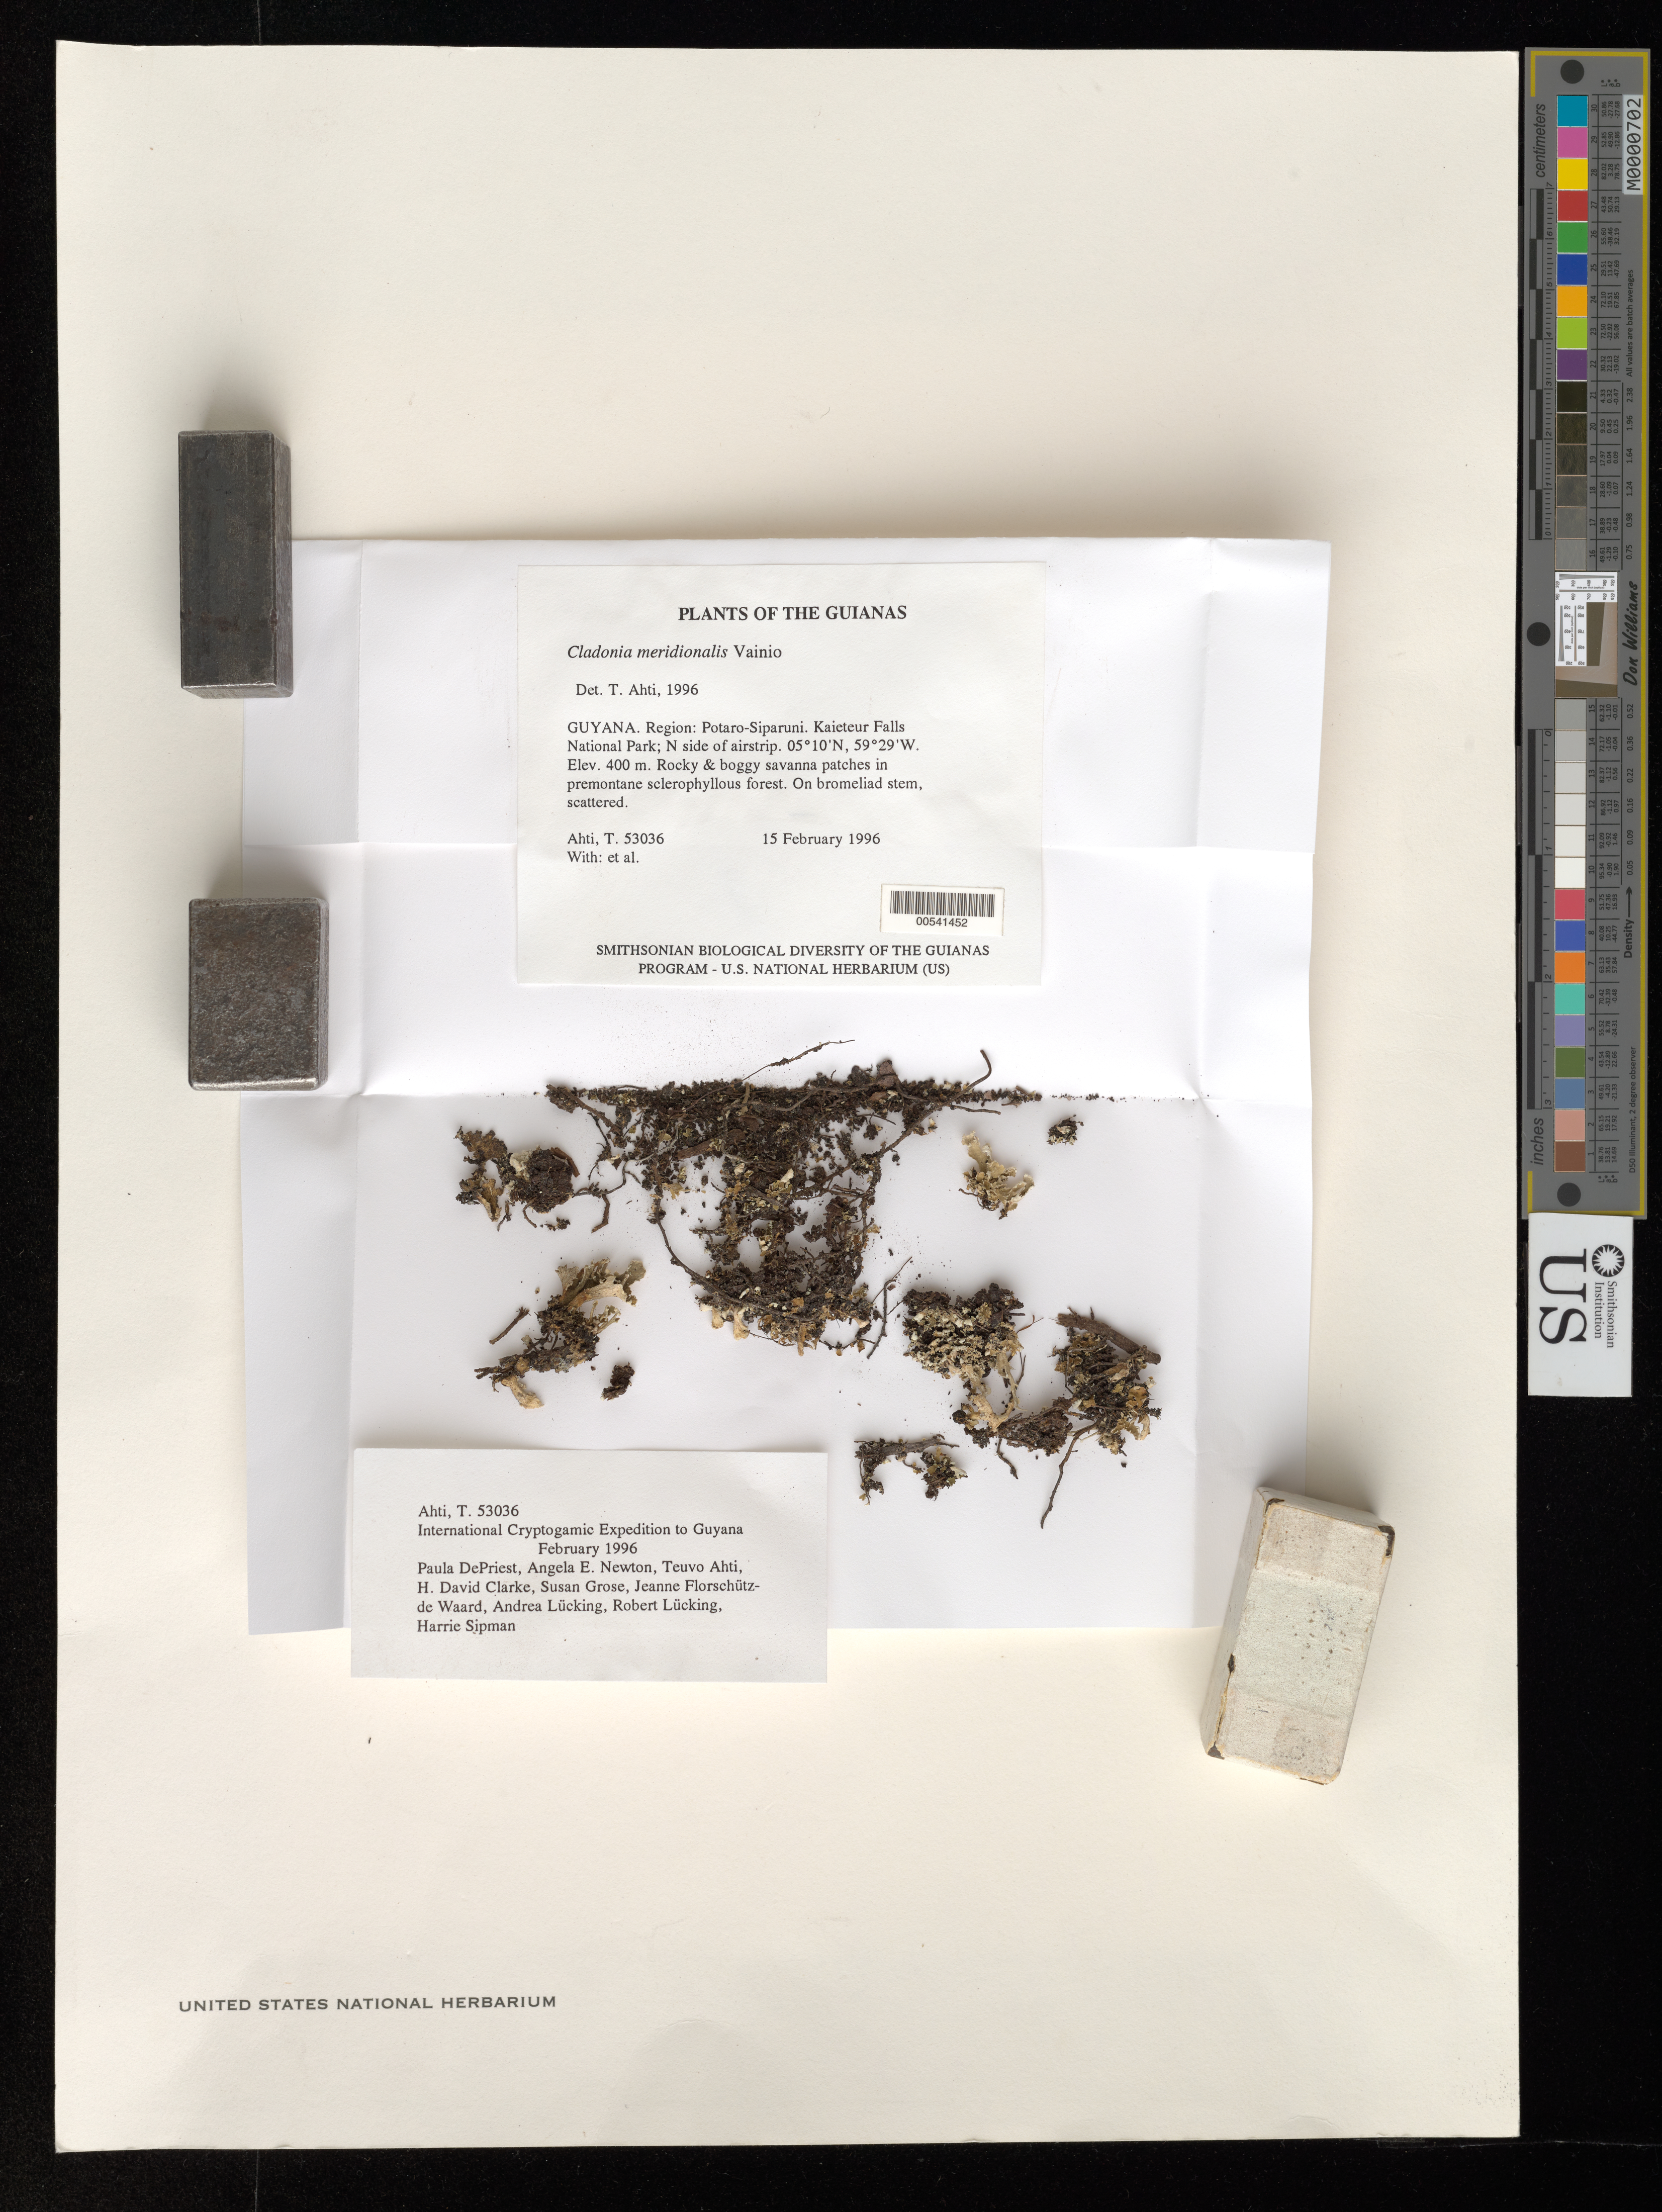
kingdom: Fungi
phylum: Ascomycota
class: Lecanoromycetes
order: Lecanorales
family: Cladoniaceae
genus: Cladonia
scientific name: Cladonia meridionalis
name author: Vain.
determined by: Ahti, Teuvo T.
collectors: T. T. Ahti et al.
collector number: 53036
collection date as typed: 15 February 1996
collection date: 1996-02-15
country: Guyana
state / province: Potaro-Siparuni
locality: Kaieteur Falls National Park; N side of airstrip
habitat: Rocky & boggy savanna patches in premontane sclerophyllous forest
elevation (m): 400